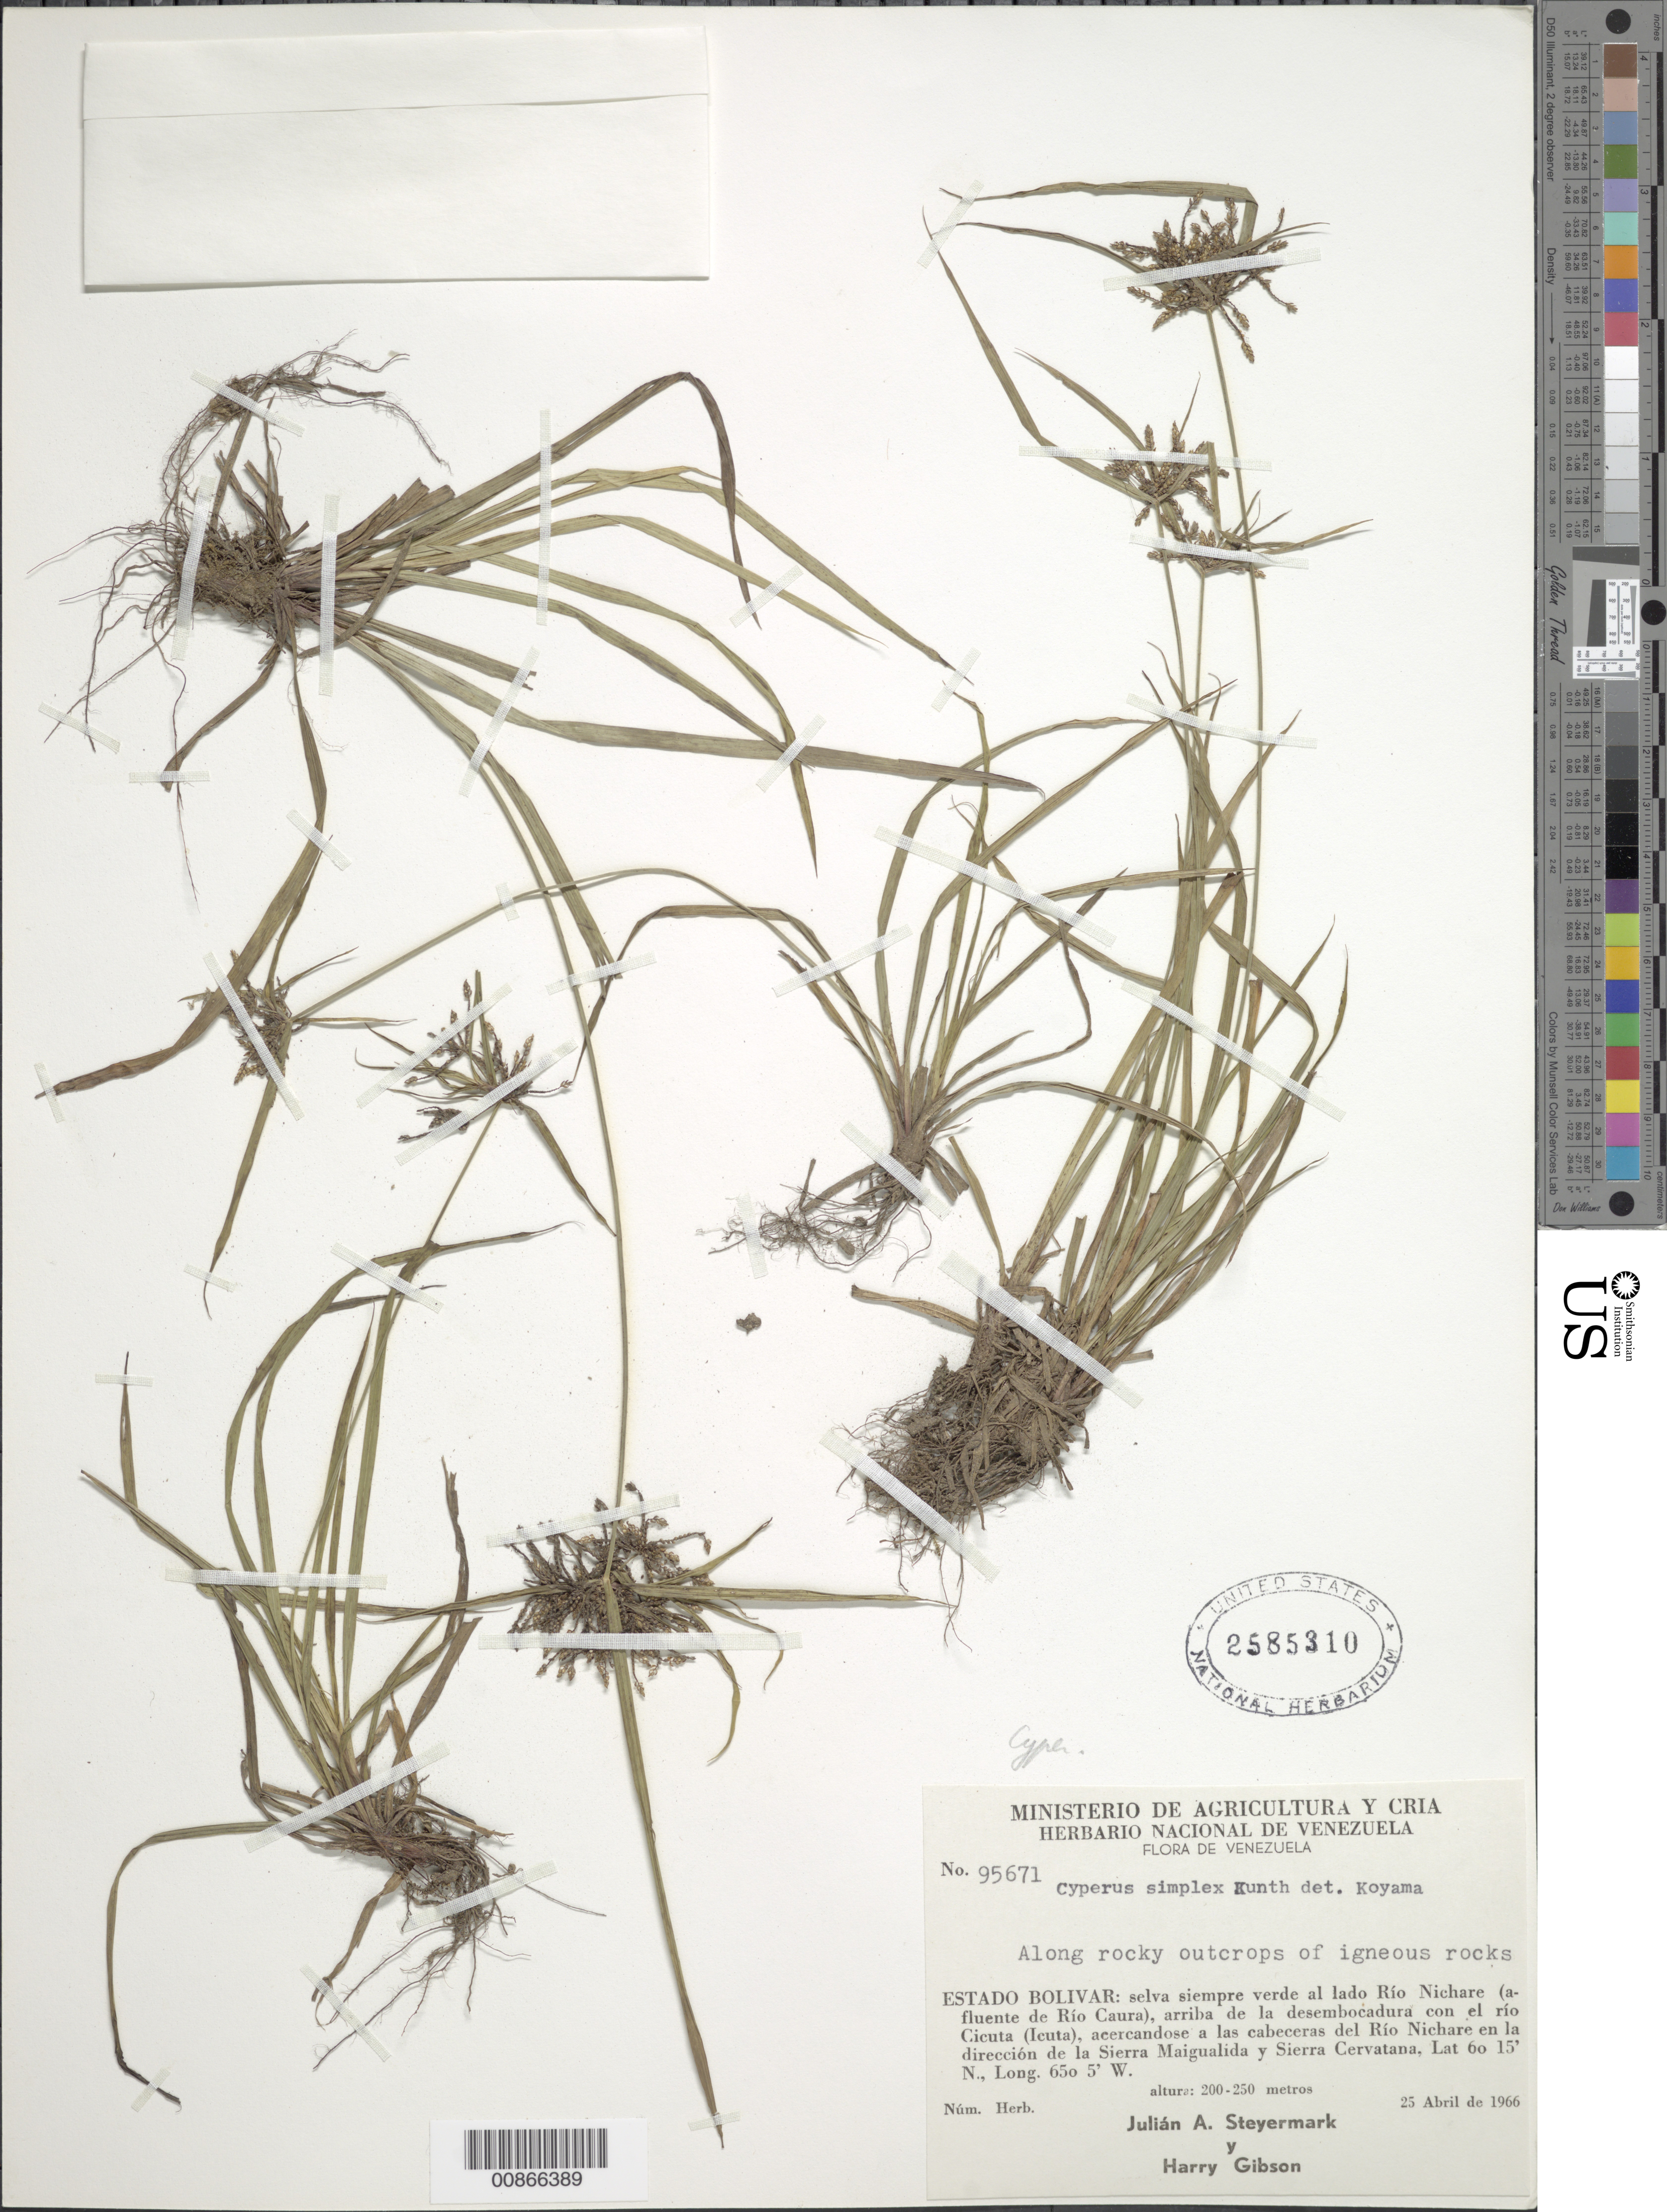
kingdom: Plantae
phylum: Tracheophyta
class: Liliopsida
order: Poales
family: Cyperaceae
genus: Cyperus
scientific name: Cyperus simplex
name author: Kunth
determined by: Koyama, Tetsuo M.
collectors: J. Steyermark & H. Gibson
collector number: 95671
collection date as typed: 25-Apr-66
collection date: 1966-04-25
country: Venezuela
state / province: Bolívar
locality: Río Nichare (affl. Río Caura), arriba la desembocadura con el Río Cicuta (Icuta), acercandose a las cabeceras del Río Nichare en la dirrecion de la Sierra Maigualida y Sierra Cervantana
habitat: Selva siempreverde. Along rocky outcrops and banks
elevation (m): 200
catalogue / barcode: US 2585310